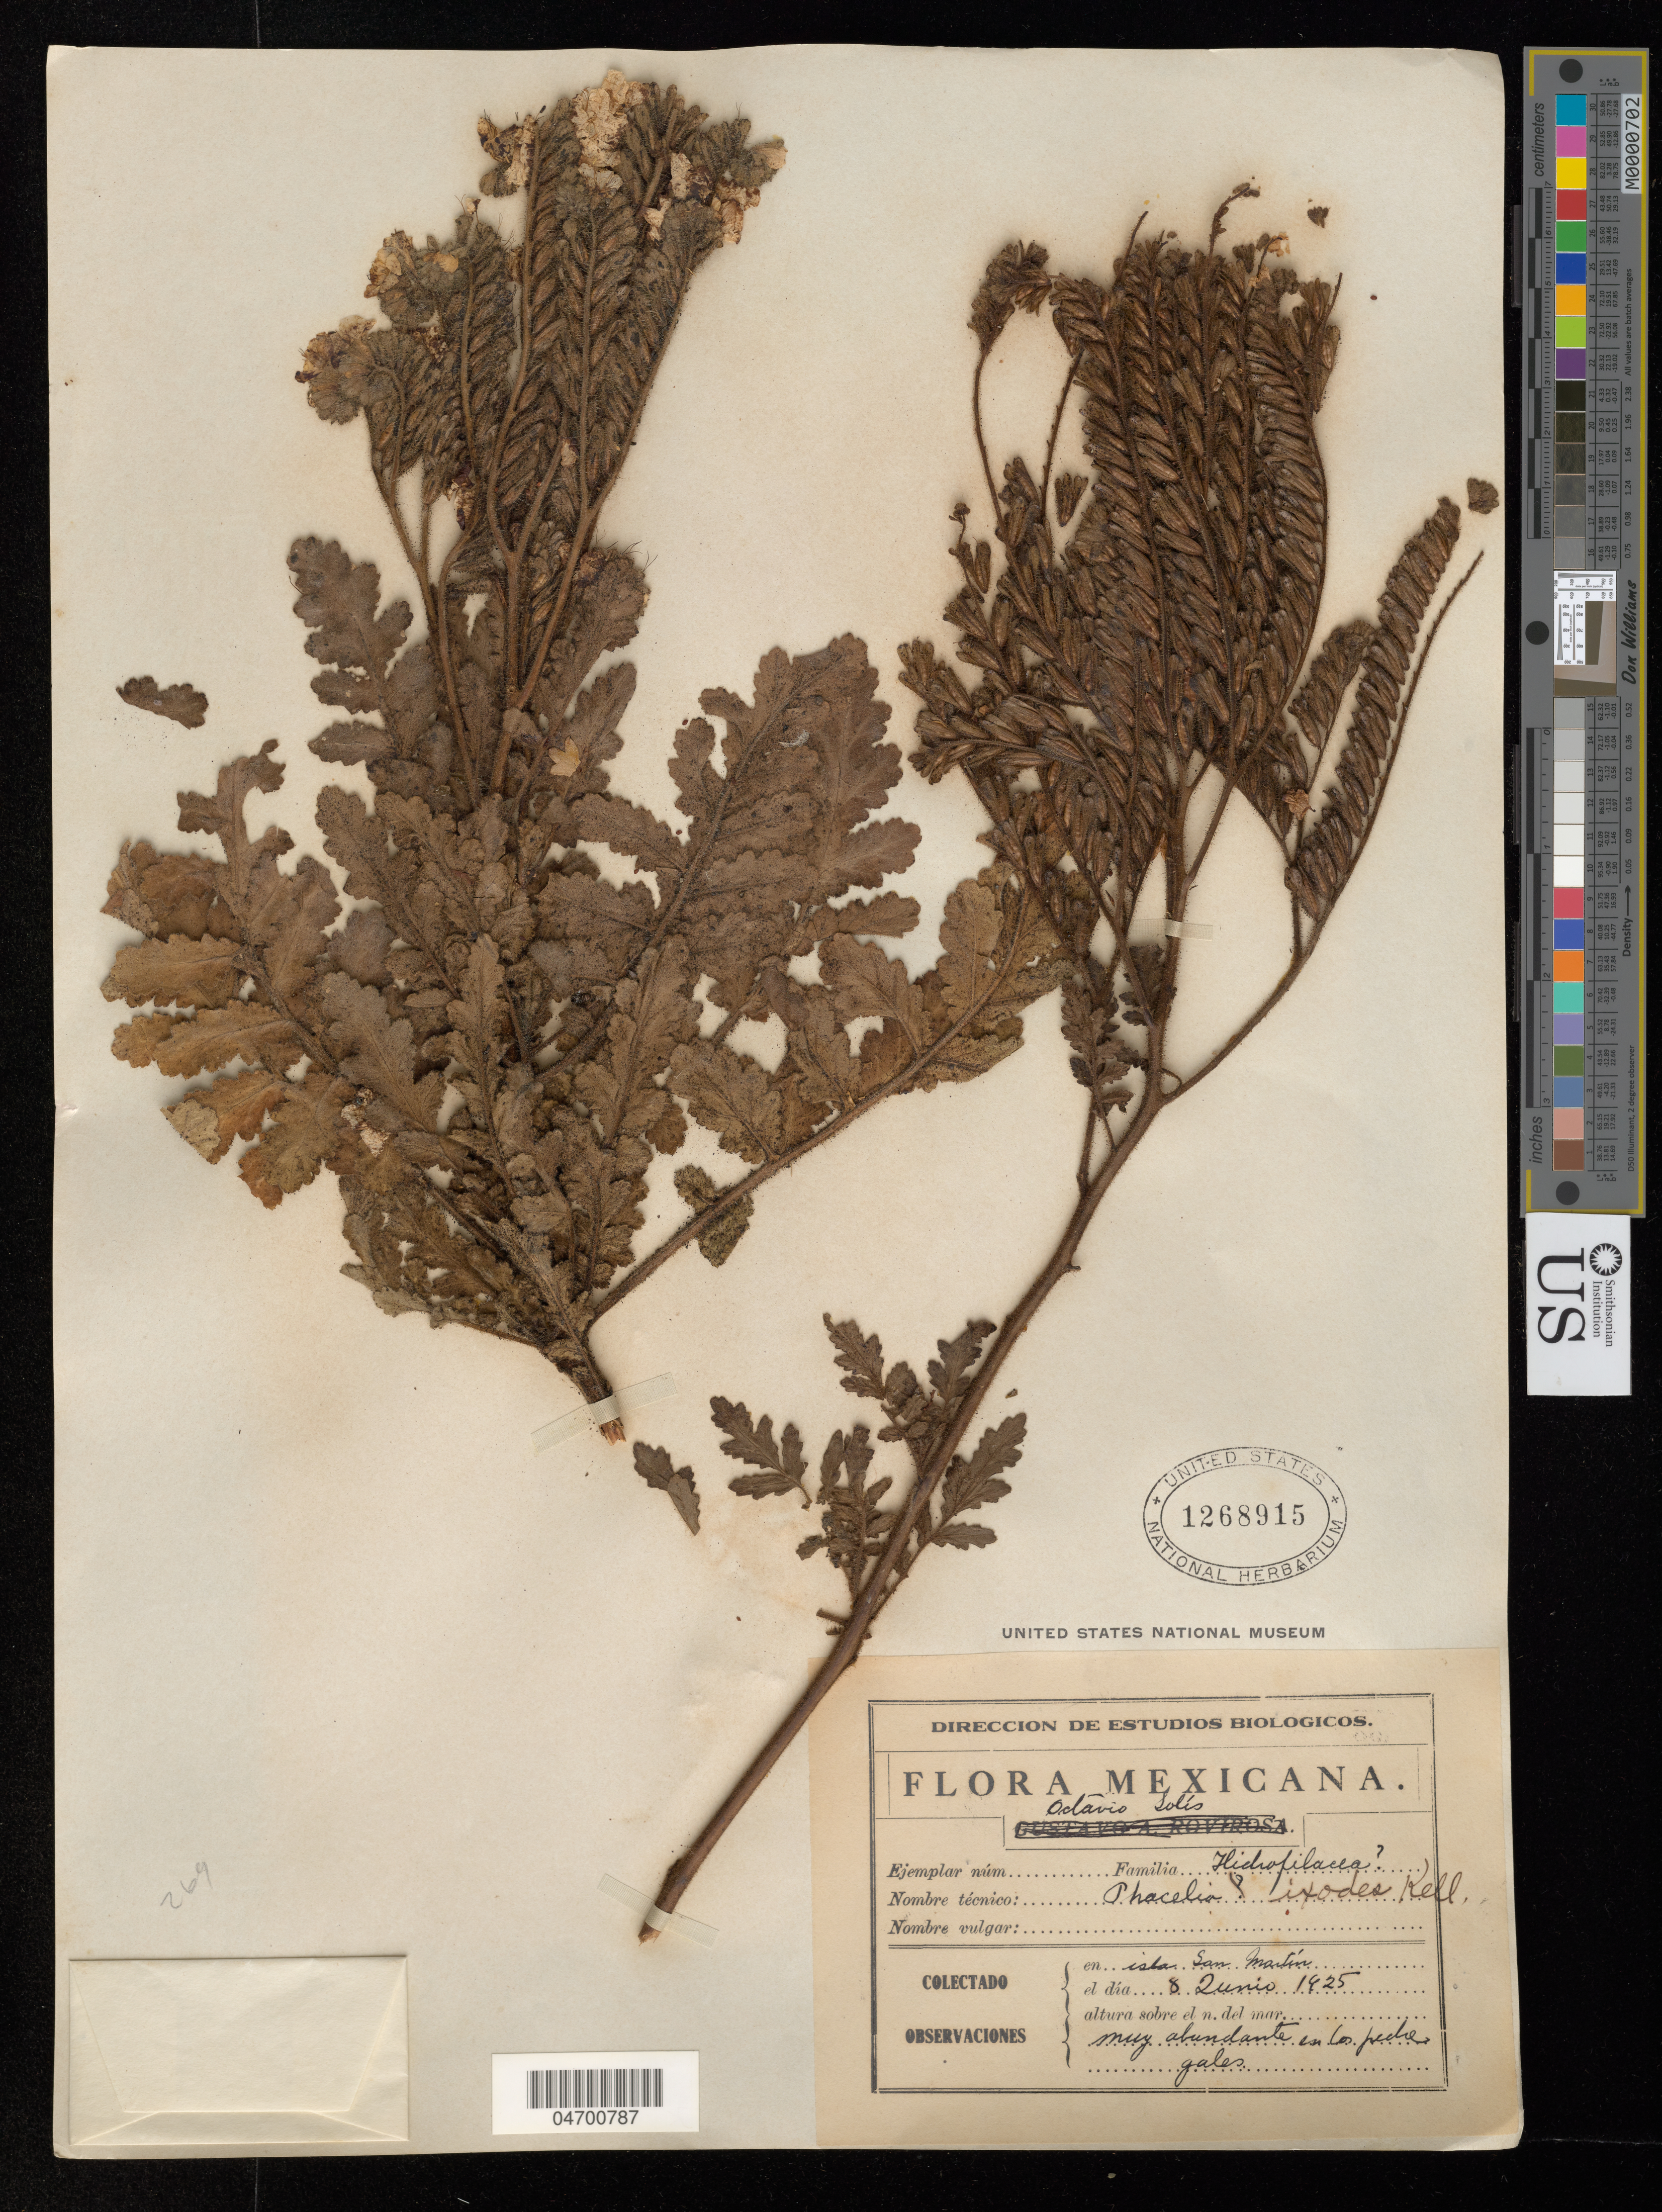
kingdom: Plantae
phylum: Tracheophyta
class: Magnoliopsida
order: Boraginales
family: Hydrophyllaceae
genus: Phacelia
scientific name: Phacelia ixodes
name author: Kellogg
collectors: O. Solis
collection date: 1925-06-08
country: Mexico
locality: En Isla San Martín.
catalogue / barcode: US 1268915